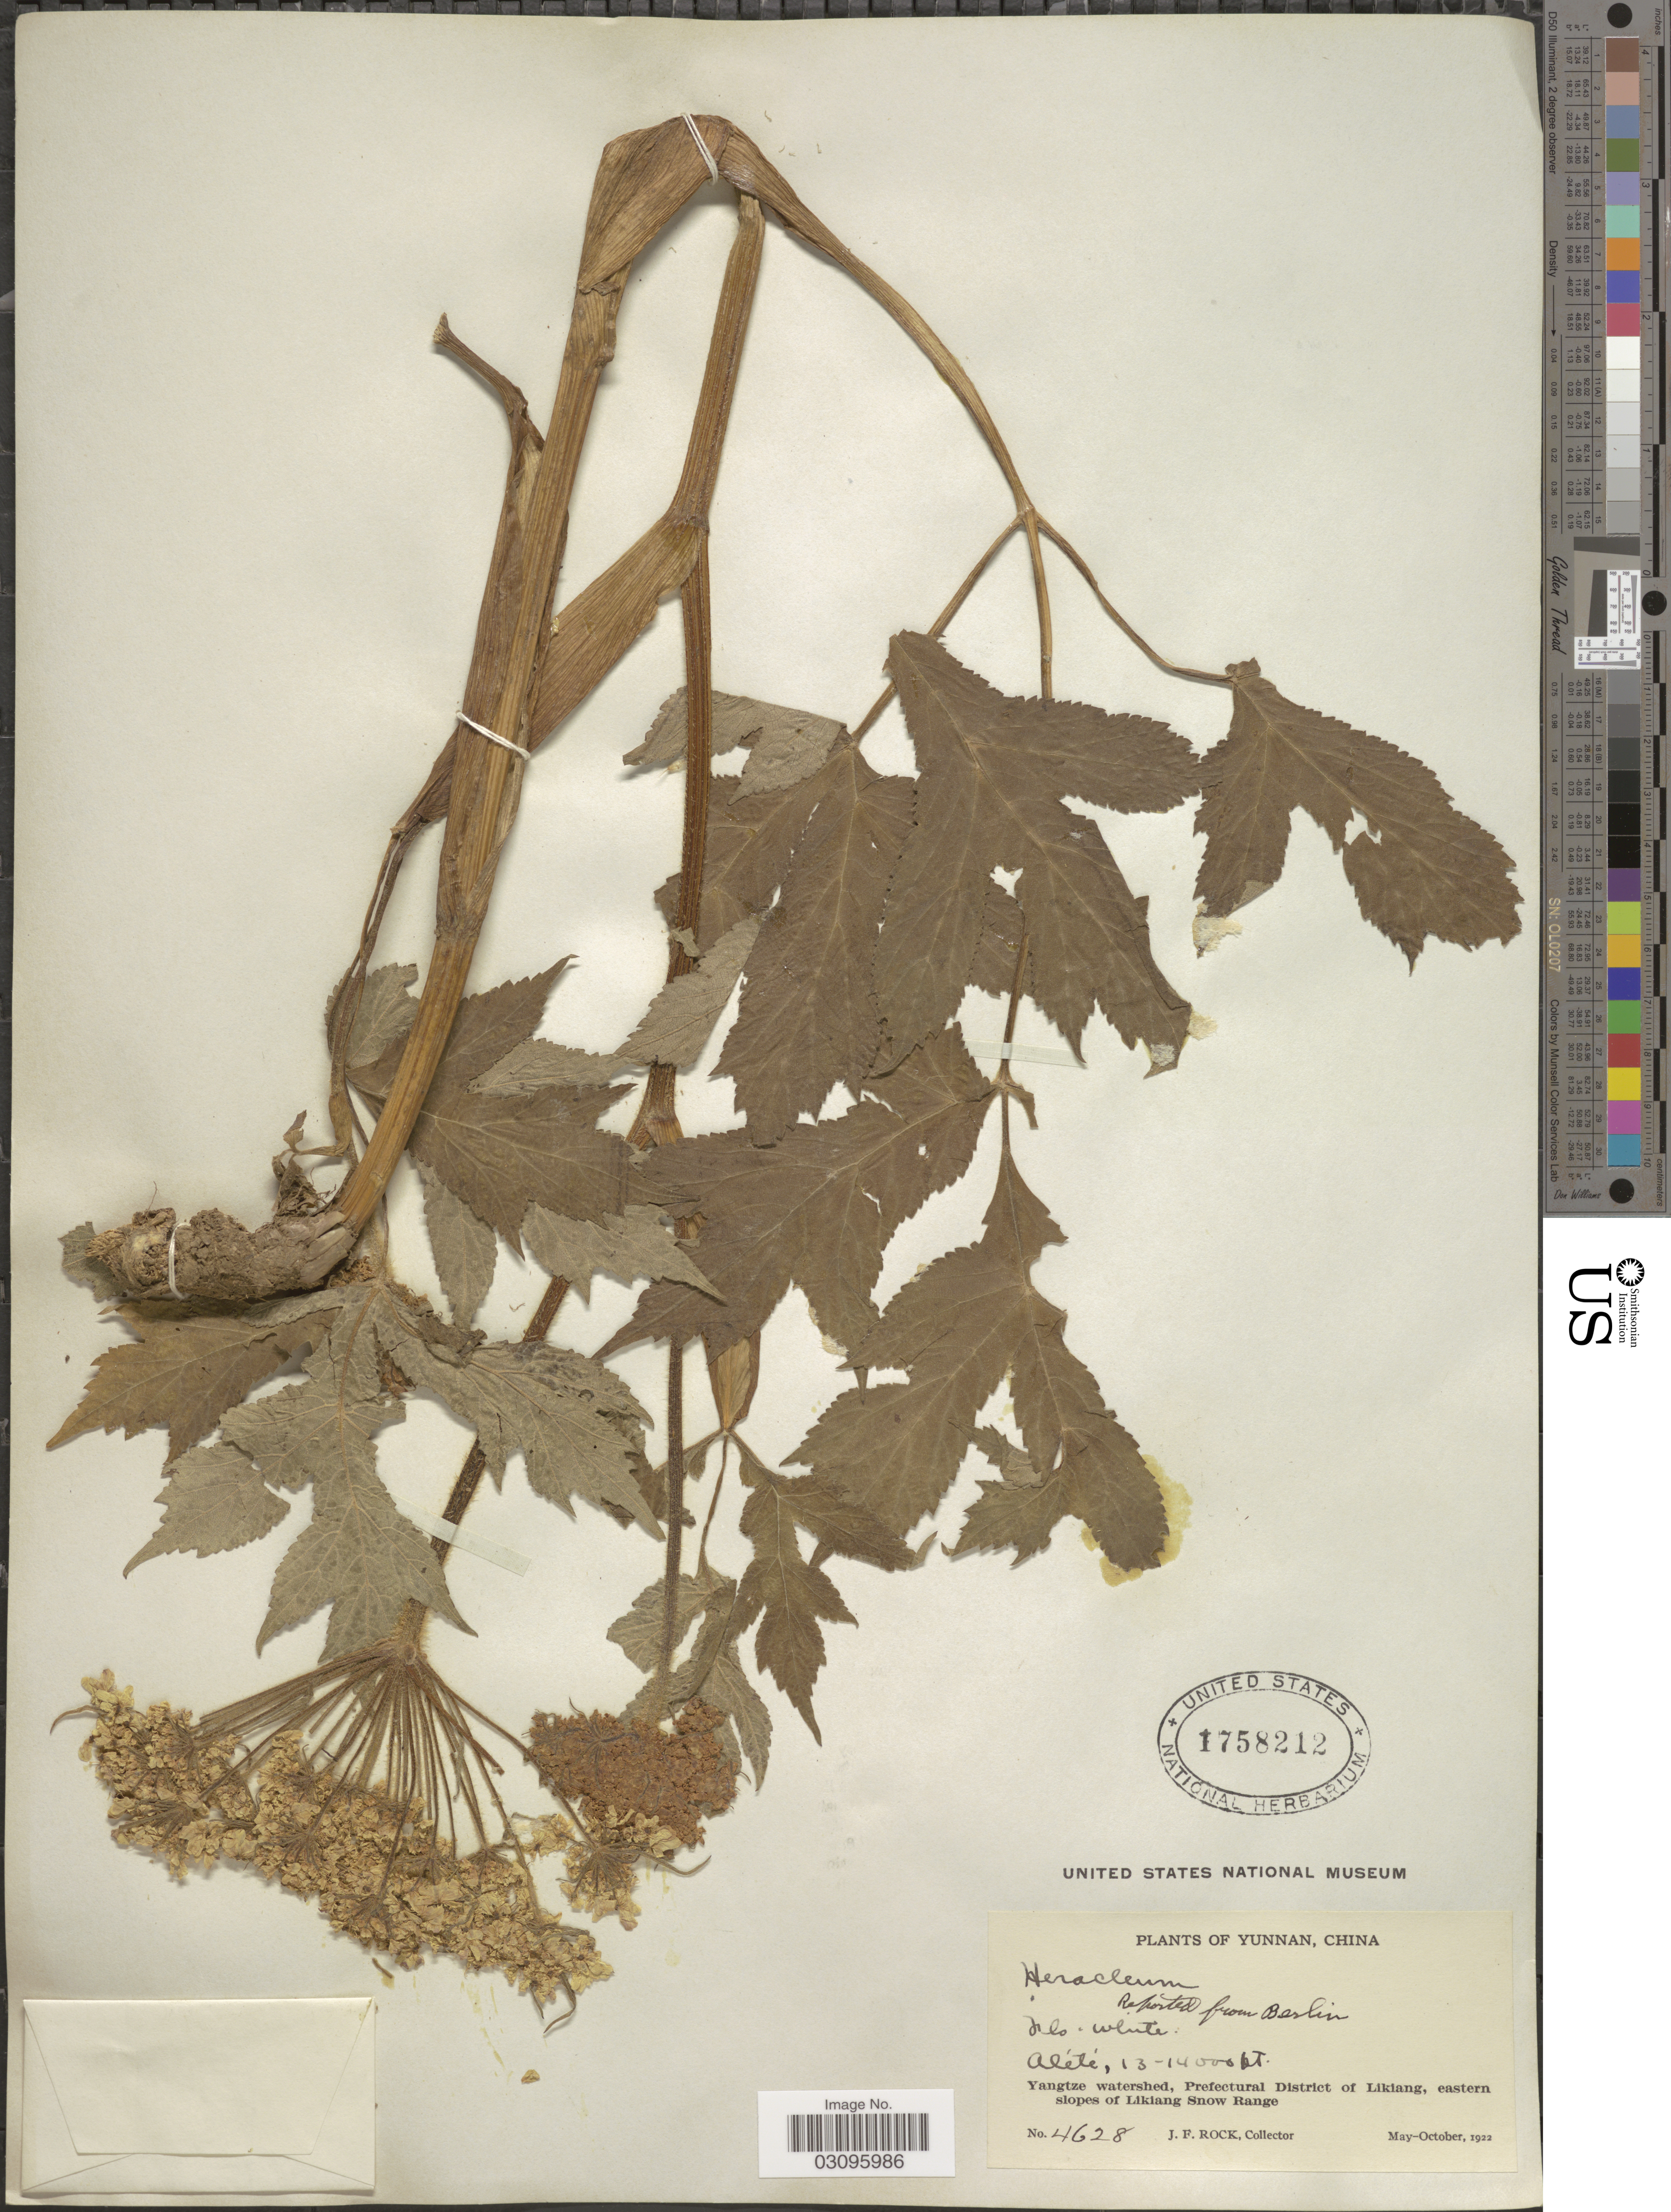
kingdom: Plantae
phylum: Tracheophyta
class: Magnoliopsida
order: Apiales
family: Apiaceae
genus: Heracleum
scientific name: Heracleum sp.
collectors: J. Rock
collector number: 4628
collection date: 1922-05/1922-10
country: China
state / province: Yunnan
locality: Alété. Yangtze watershed, Prefectural District of Likiang, eastern slopes of Likiang Snow Range.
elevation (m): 3962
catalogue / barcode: US 1758212